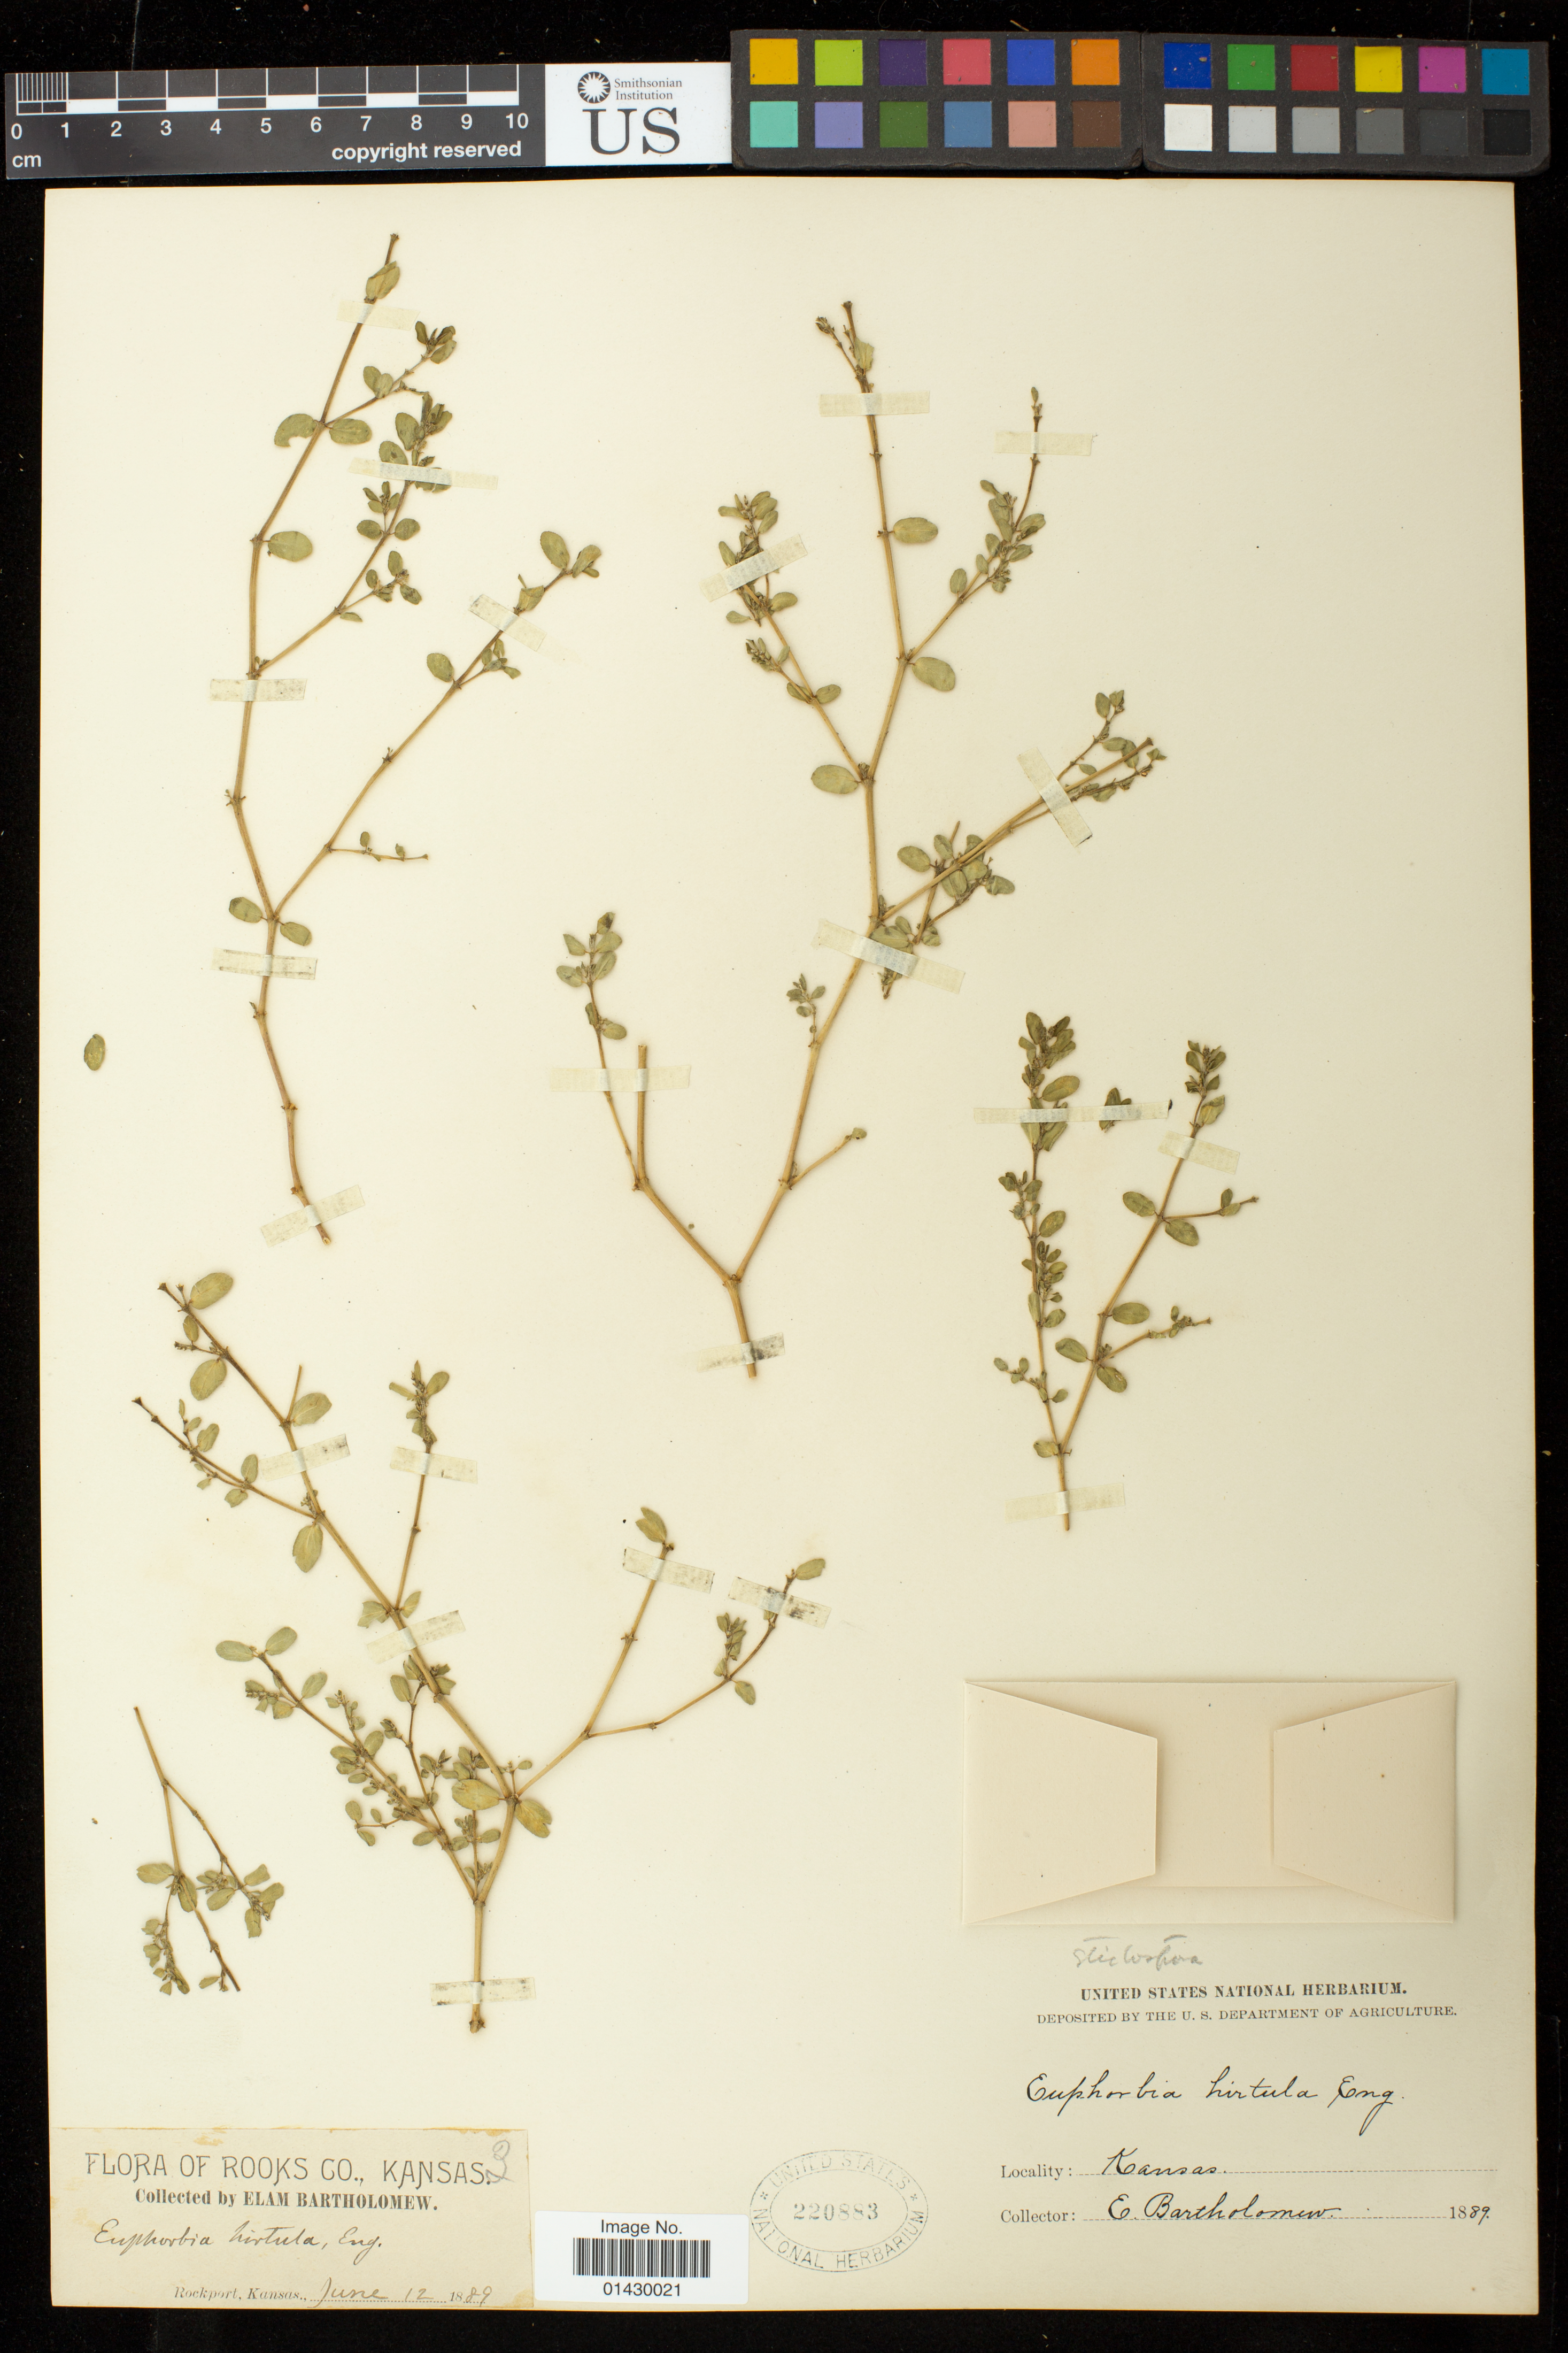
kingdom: Plantae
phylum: Tracheophyta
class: Magnoliopsida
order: Malpighiales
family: Euphorbiaceae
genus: Euphorbia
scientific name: Euphorbia stictospora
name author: Engelm.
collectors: E. Bartholomew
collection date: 1889-06-12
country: United States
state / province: Kansas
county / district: Rooks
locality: Rockport Kansas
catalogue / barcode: US 220883